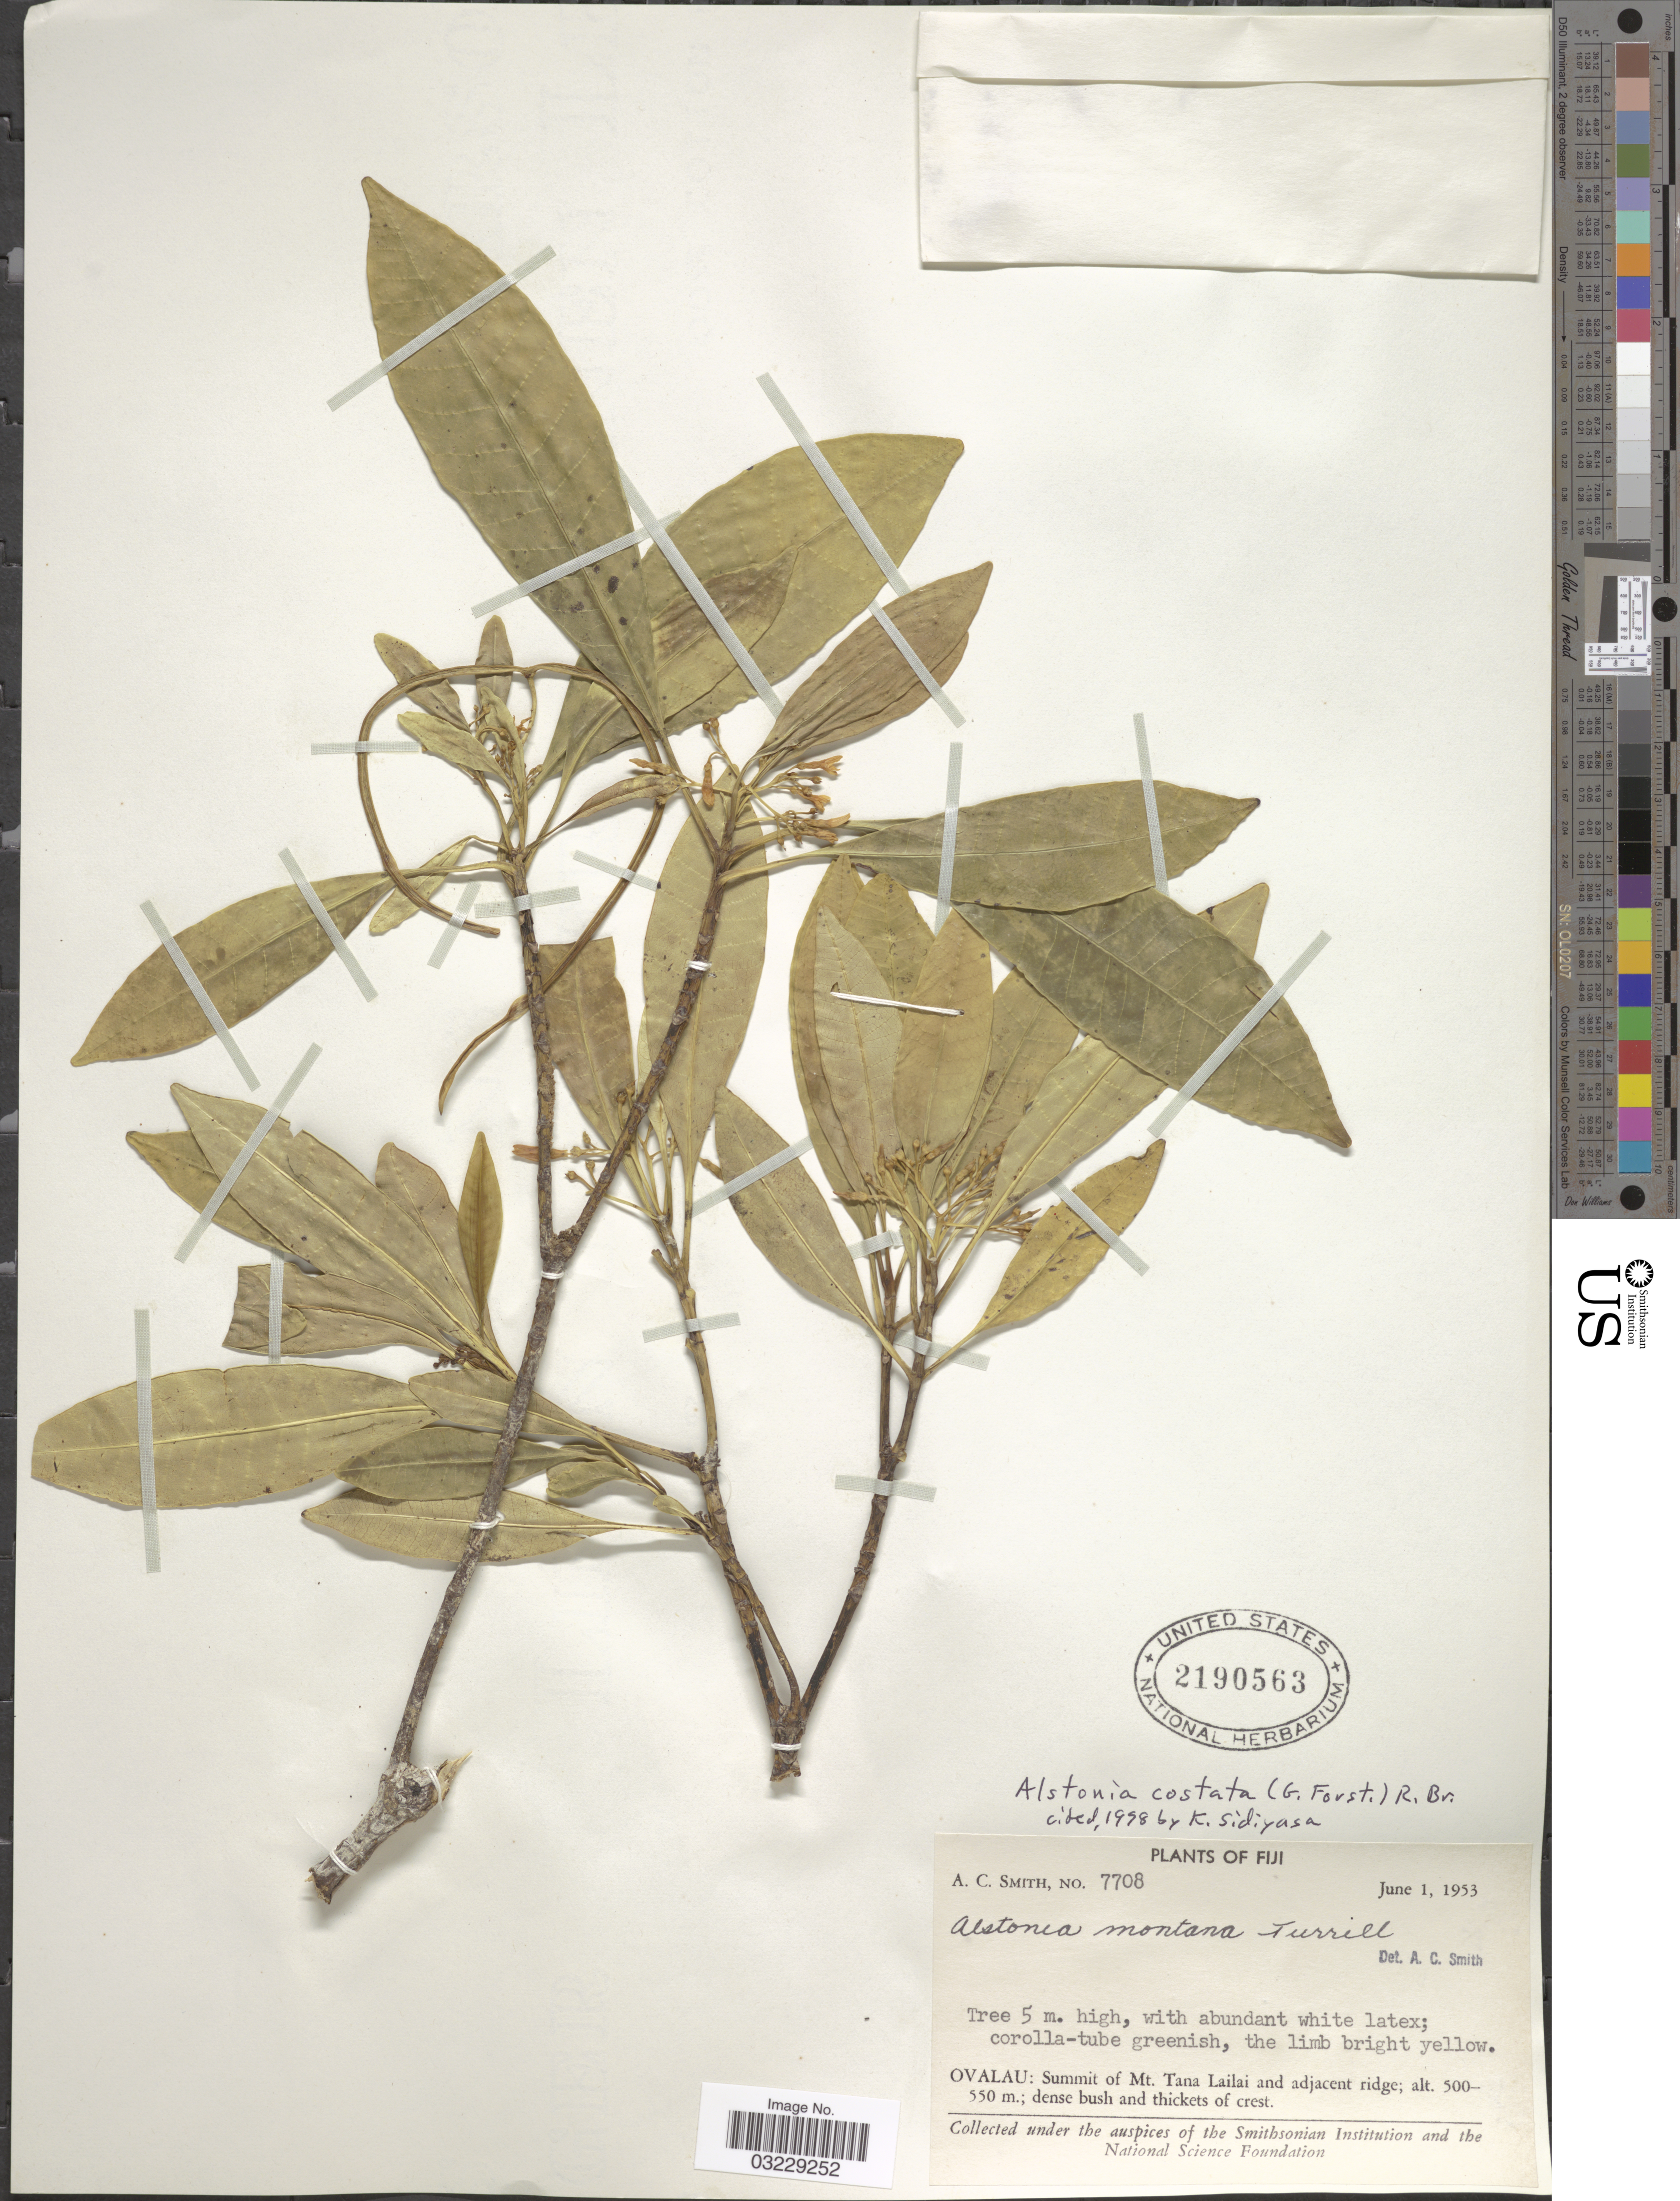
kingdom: Plantae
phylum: Tracheophyta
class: Magnoliopsida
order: Gentianales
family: Apocynaceae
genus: Alstonia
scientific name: Alstonia sp.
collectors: A. C. Smith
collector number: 7708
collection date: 1953-06-01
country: Fiji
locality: Ovalau: Summit of Mt. Tana Lailai and adjacent ridge.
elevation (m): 500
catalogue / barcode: US 2190563